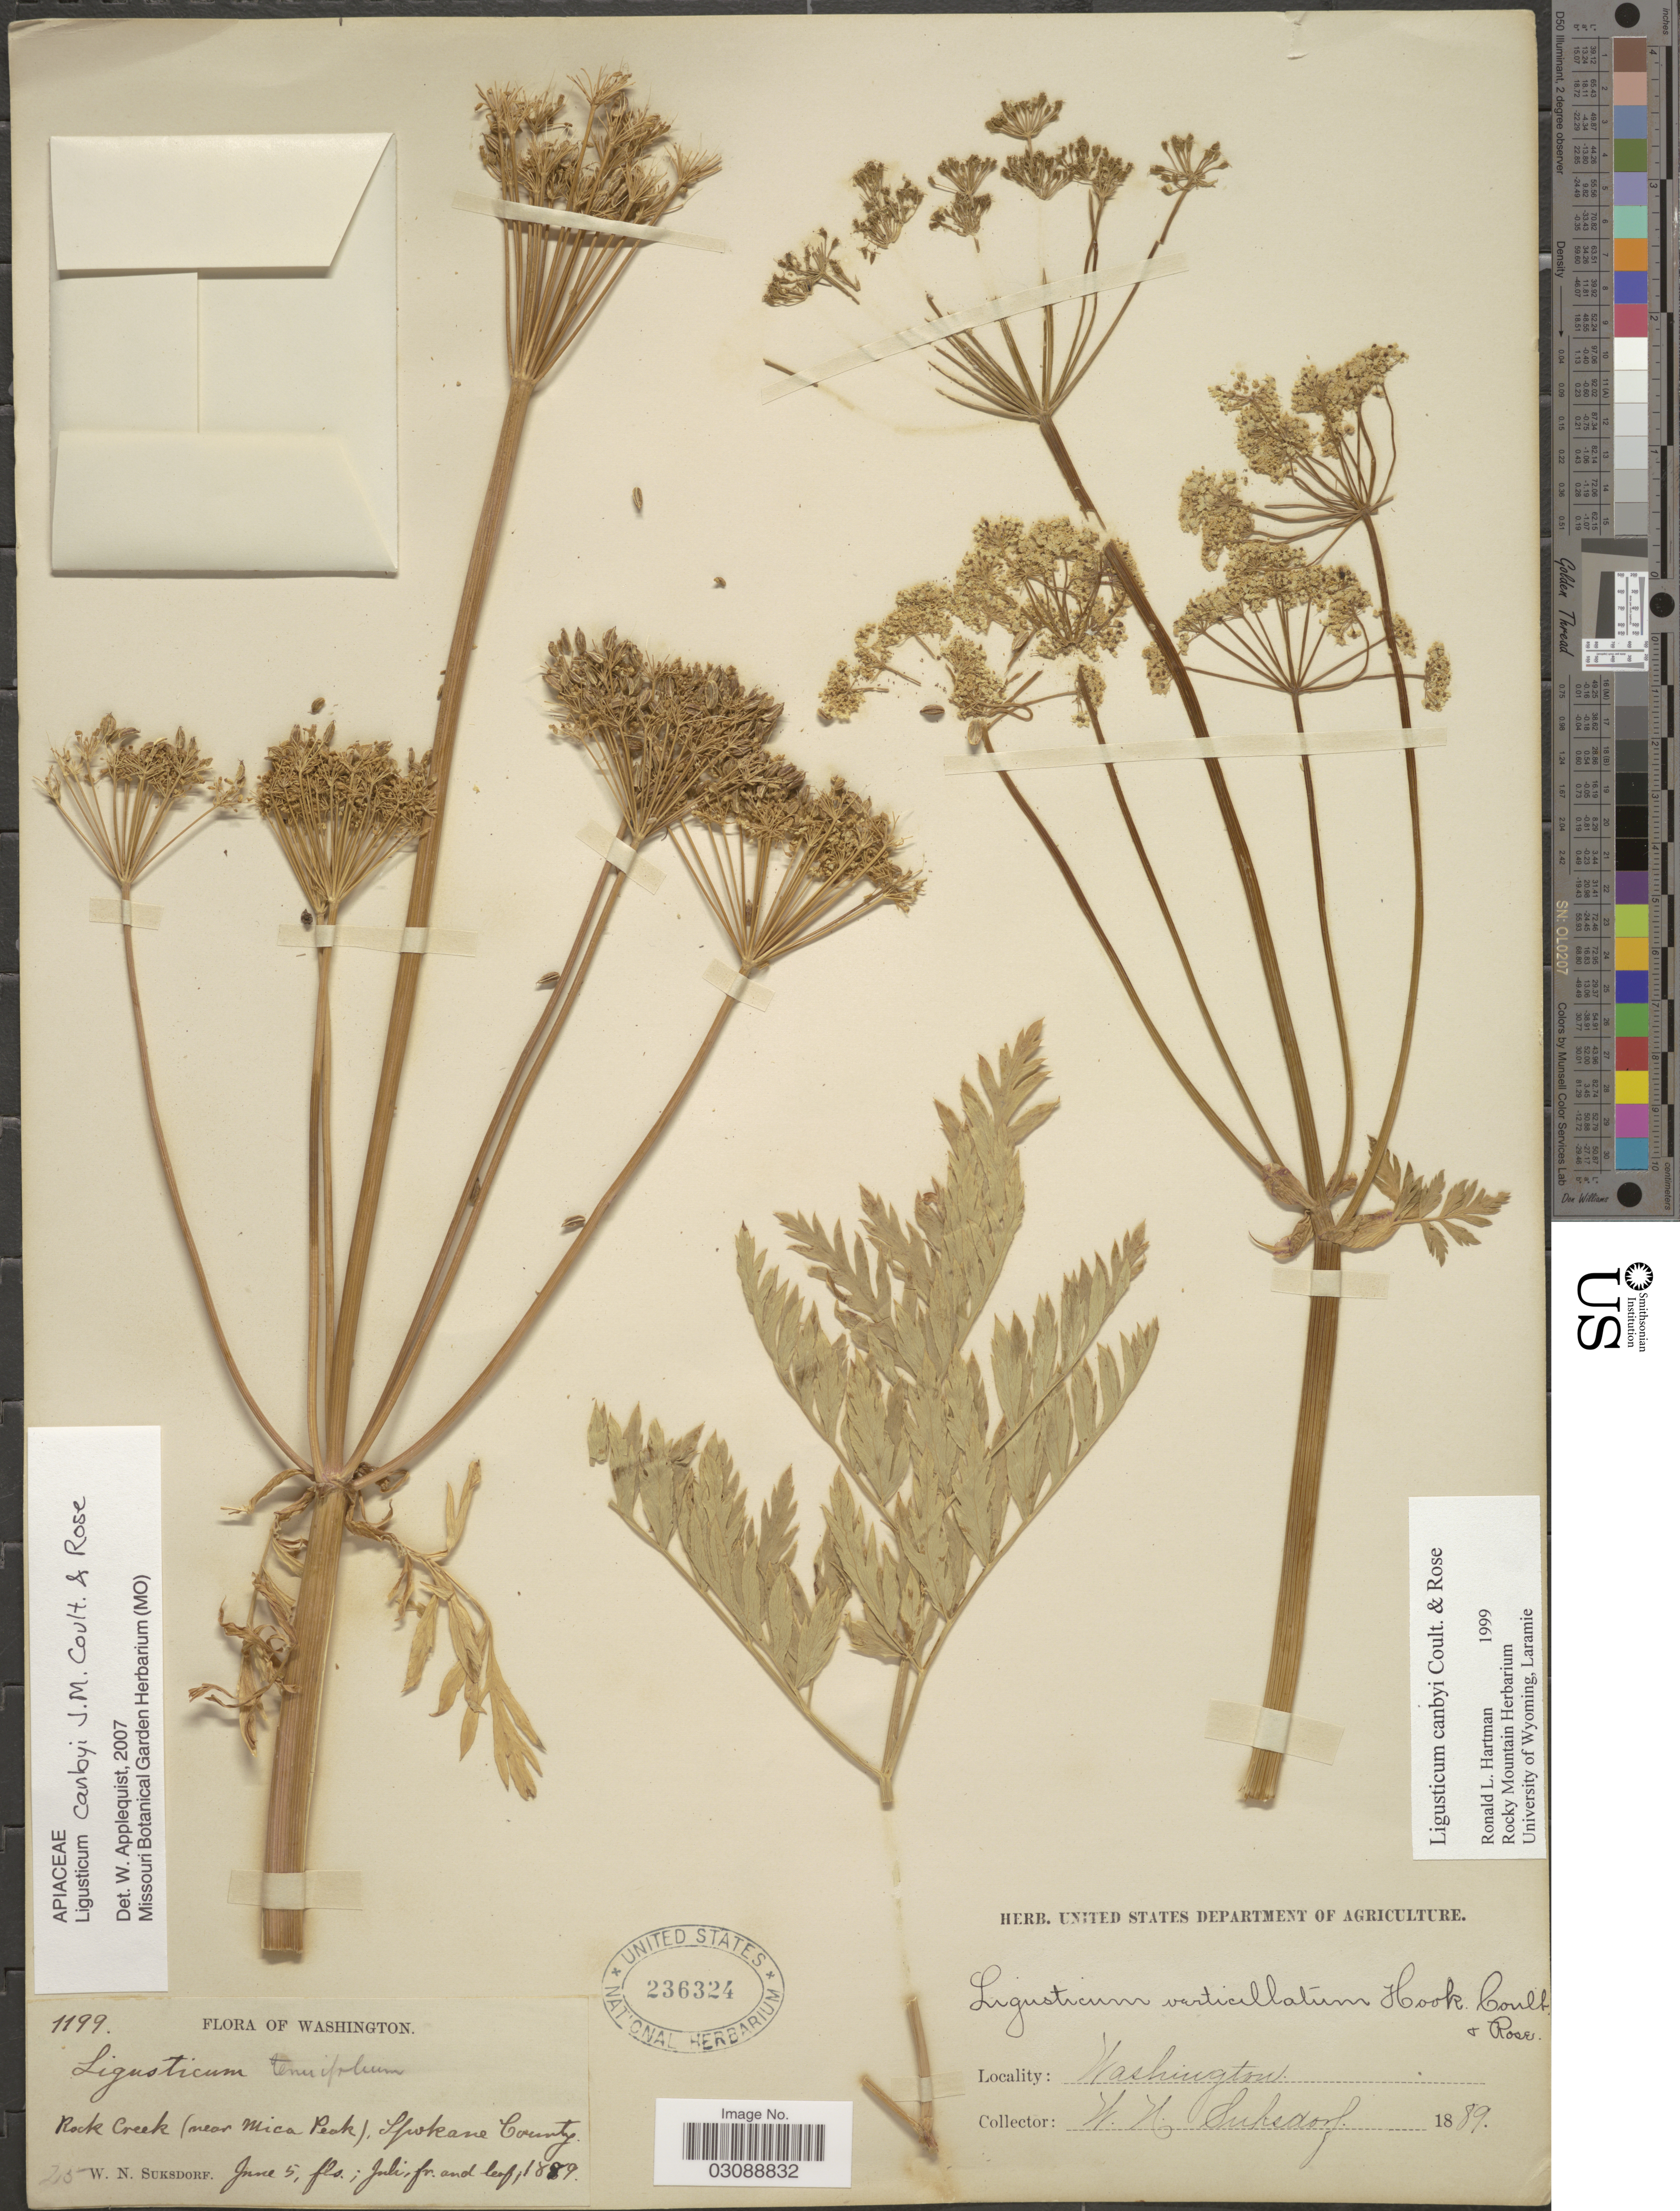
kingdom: Plantae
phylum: Tracheophyta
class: Magnoliopsida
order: Apiales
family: Apiaceae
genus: Ligusticum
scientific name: Ligusticum canbyi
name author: J.M. Coult. & Rose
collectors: W. N. Suksdorf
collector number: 1199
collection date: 1889-06-05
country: United States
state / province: Washington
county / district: Spokane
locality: Rock Creek (near Mica Peak). Spokane County.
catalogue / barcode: US 236324